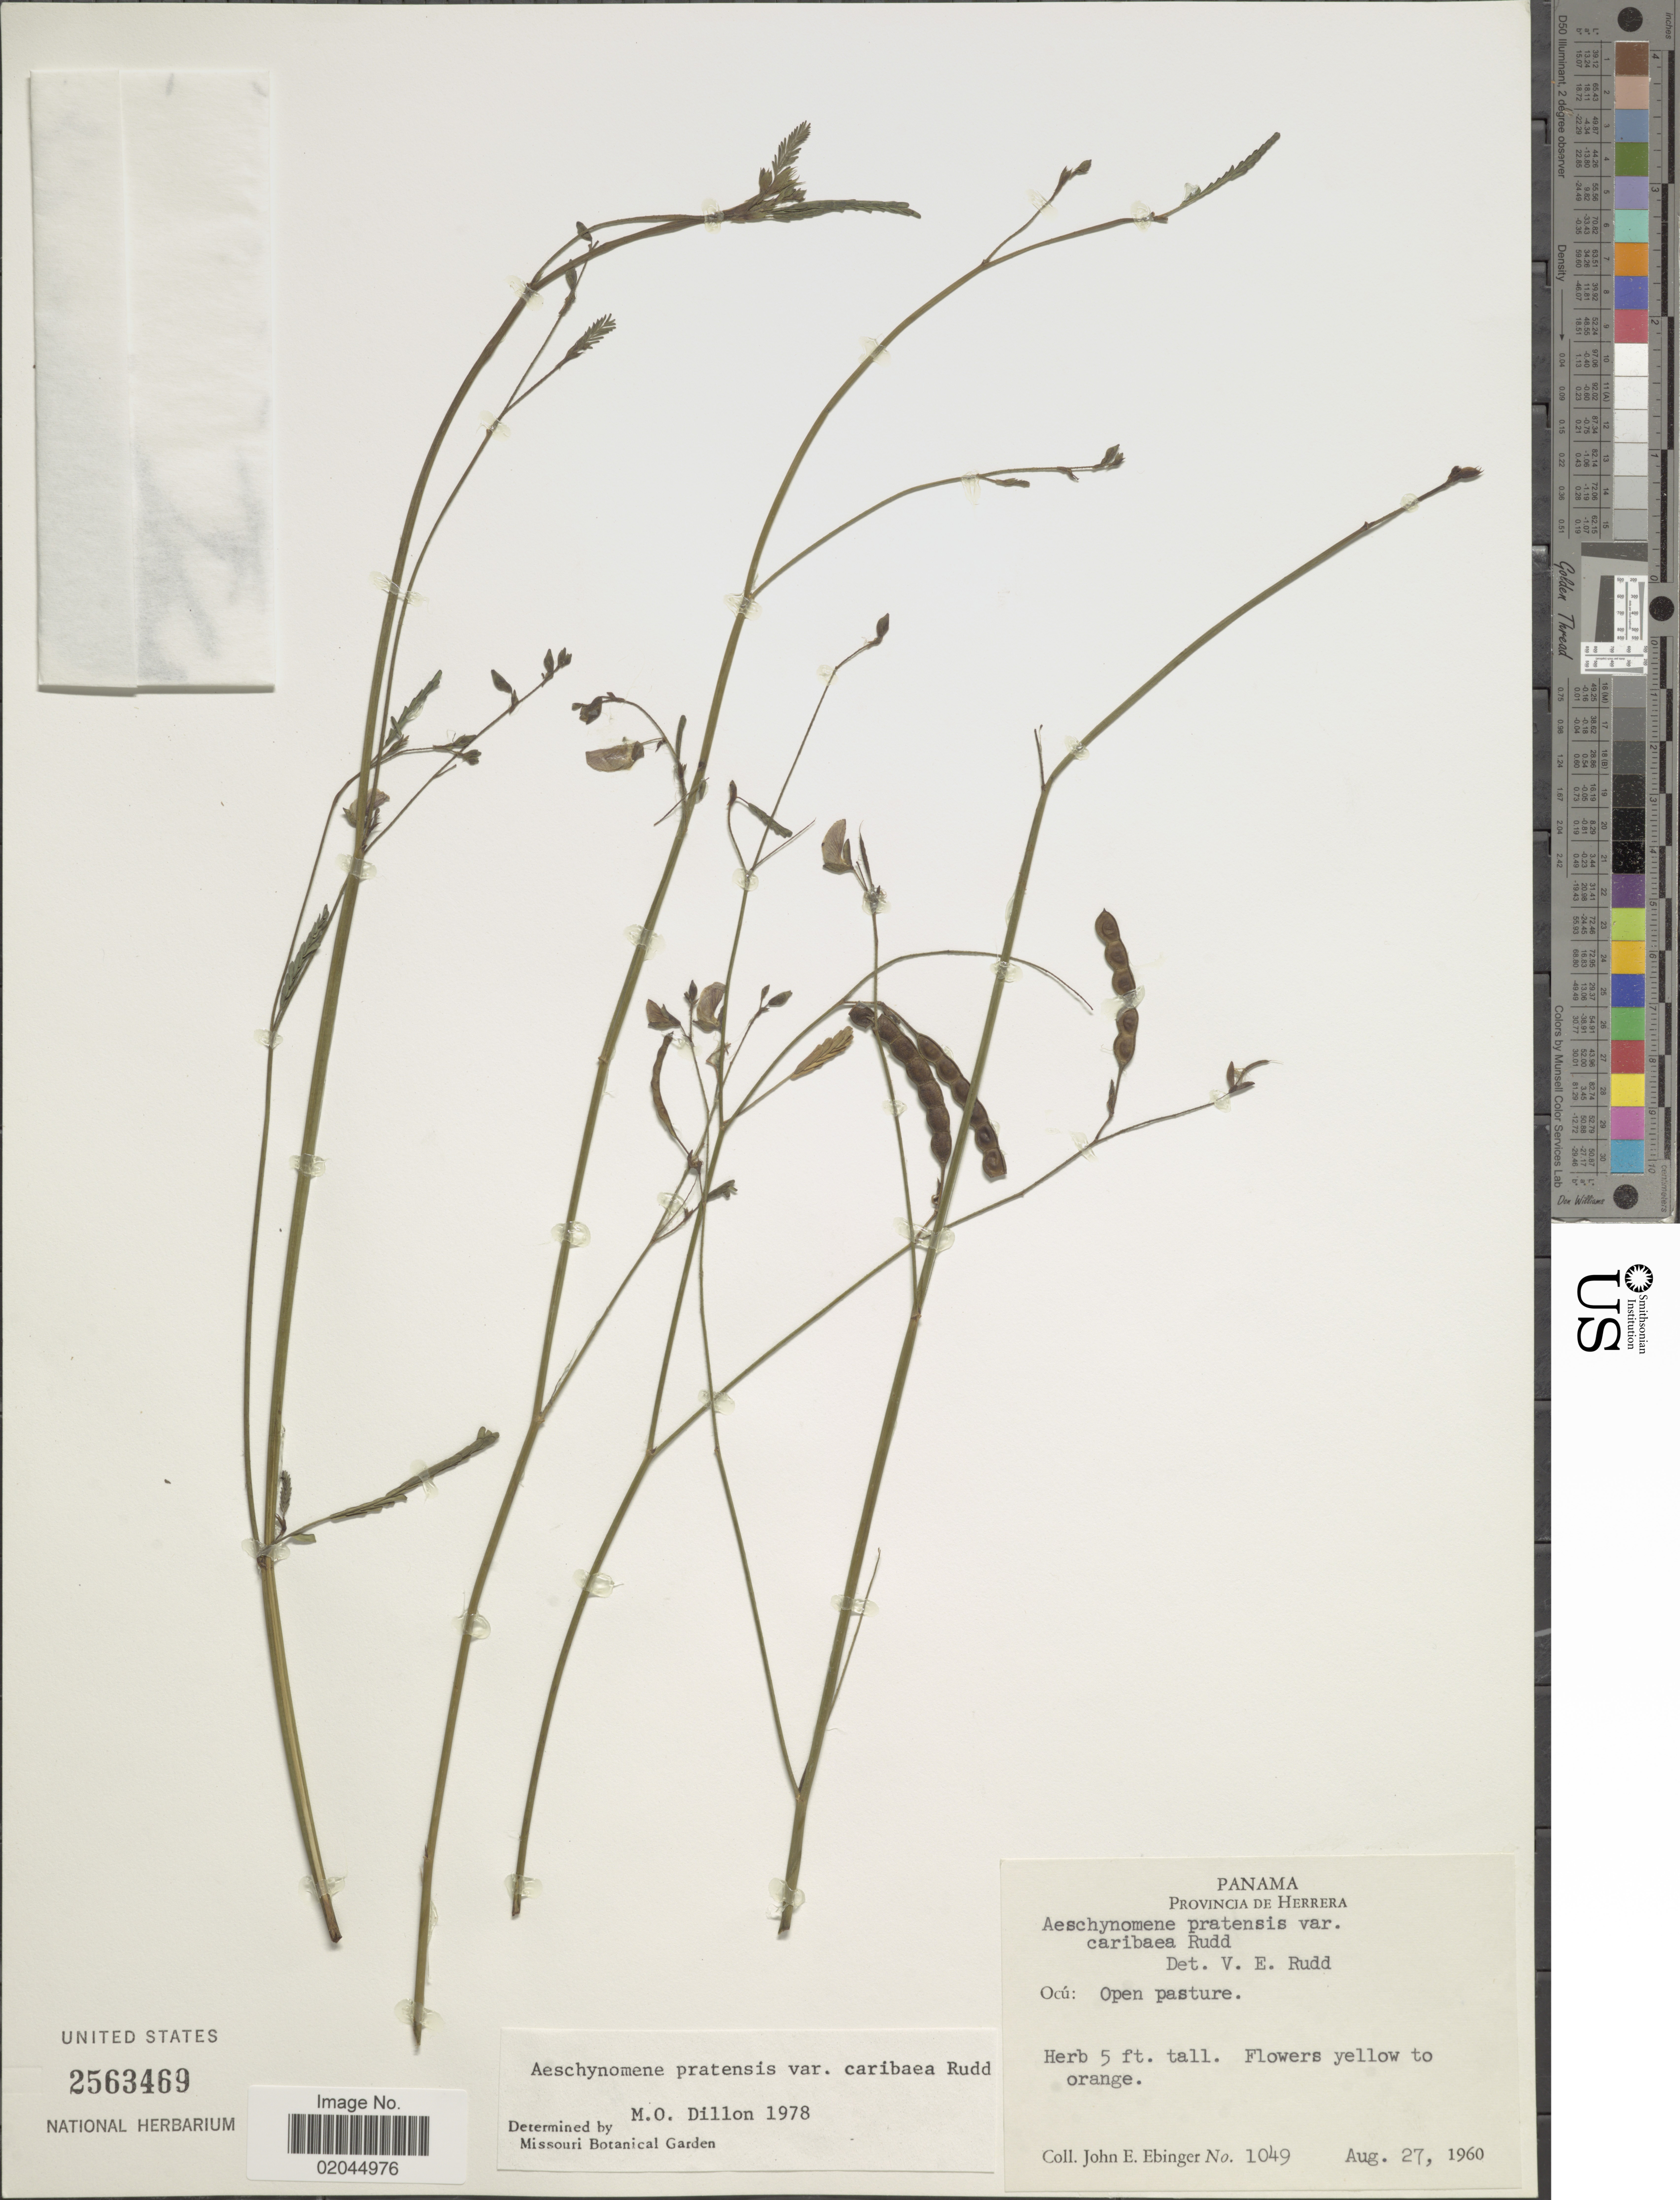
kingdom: Plantae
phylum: Tracheophyta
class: Magnoliopsida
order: Fabales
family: Fabaceae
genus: Aeschynomene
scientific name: Aeschynomene pratensis var. caribaea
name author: Rudd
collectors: J. Ebinger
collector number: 1049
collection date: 1960-08-27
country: Panama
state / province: Herrera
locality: Provincia de Herrera, Ocu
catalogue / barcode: US 2563469